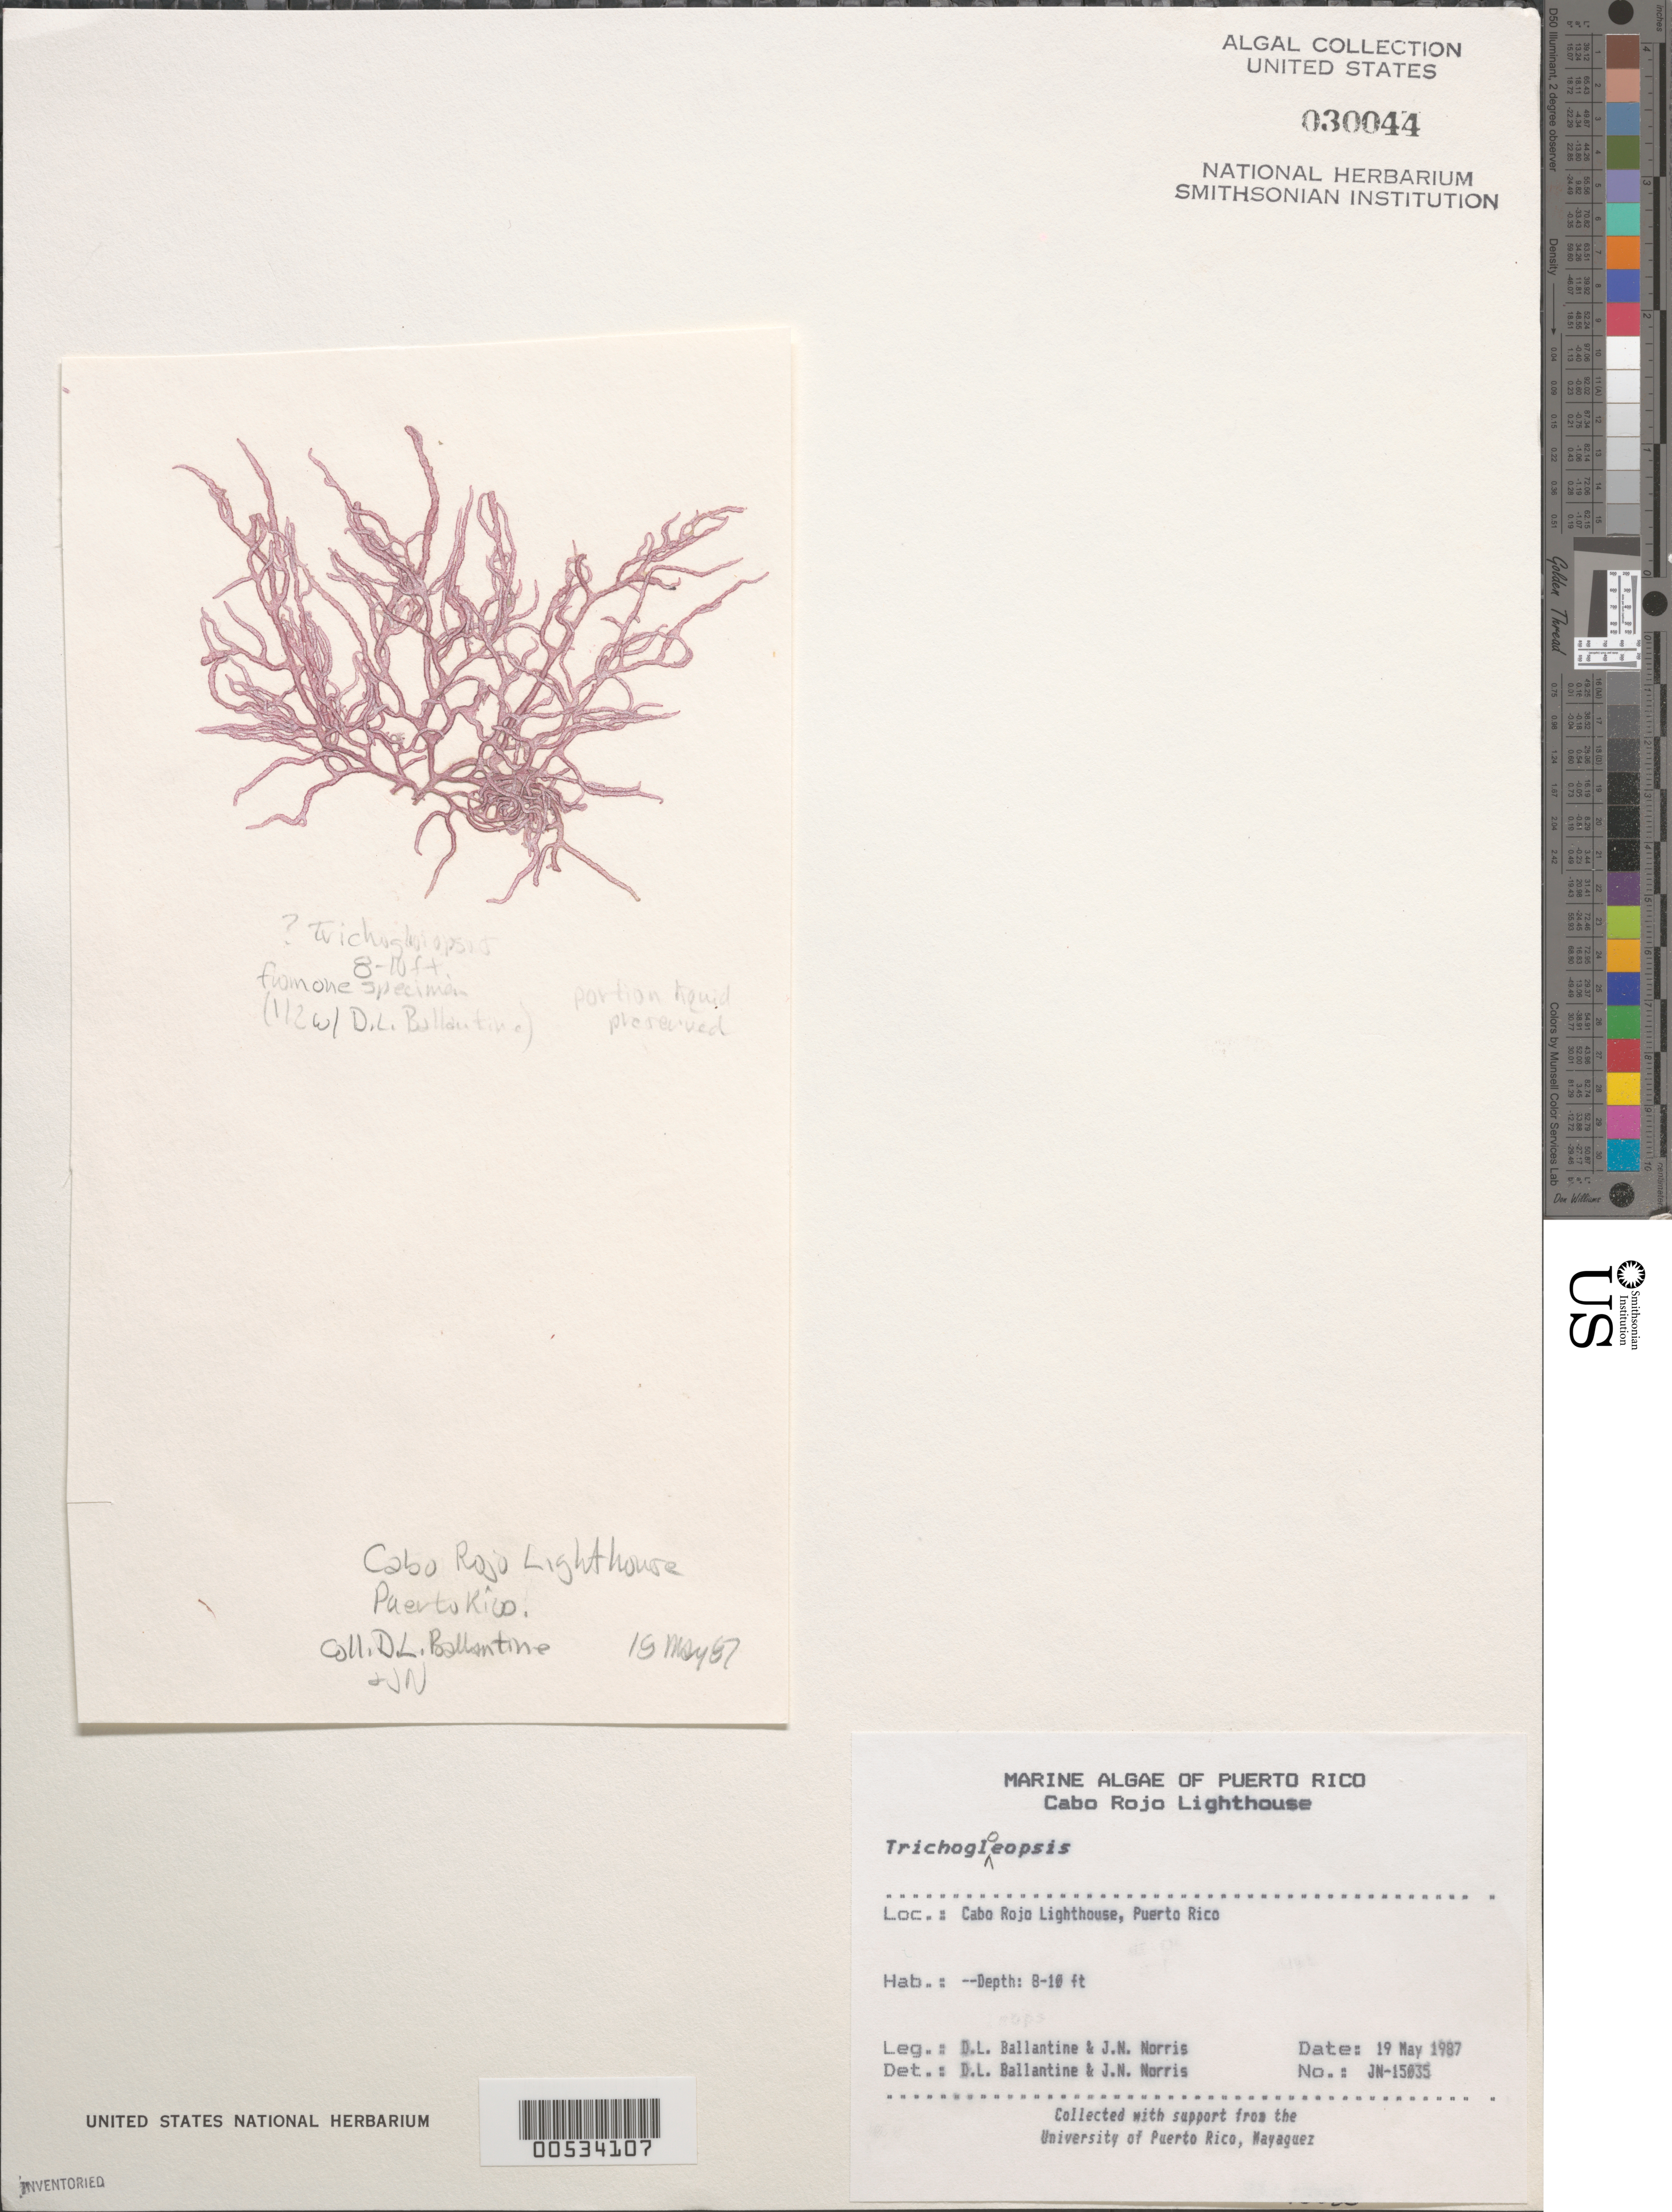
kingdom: Plantae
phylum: Rhodophyta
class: Florideophyceae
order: Nemaliales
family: Liagoraceae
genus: Trichogloeopsis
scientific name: Trichogloeopsis sp.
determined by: Ballantine, D. L.; Norris, J. N.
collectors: D.L. Ballantine & J. N. Norris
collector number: JN-15035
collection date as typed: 19 May 1987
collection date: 1987-05-19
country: Puerto Rico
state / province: Cabo Rojo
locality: Cabo Rojo Lighthouse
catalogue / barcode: US 30044